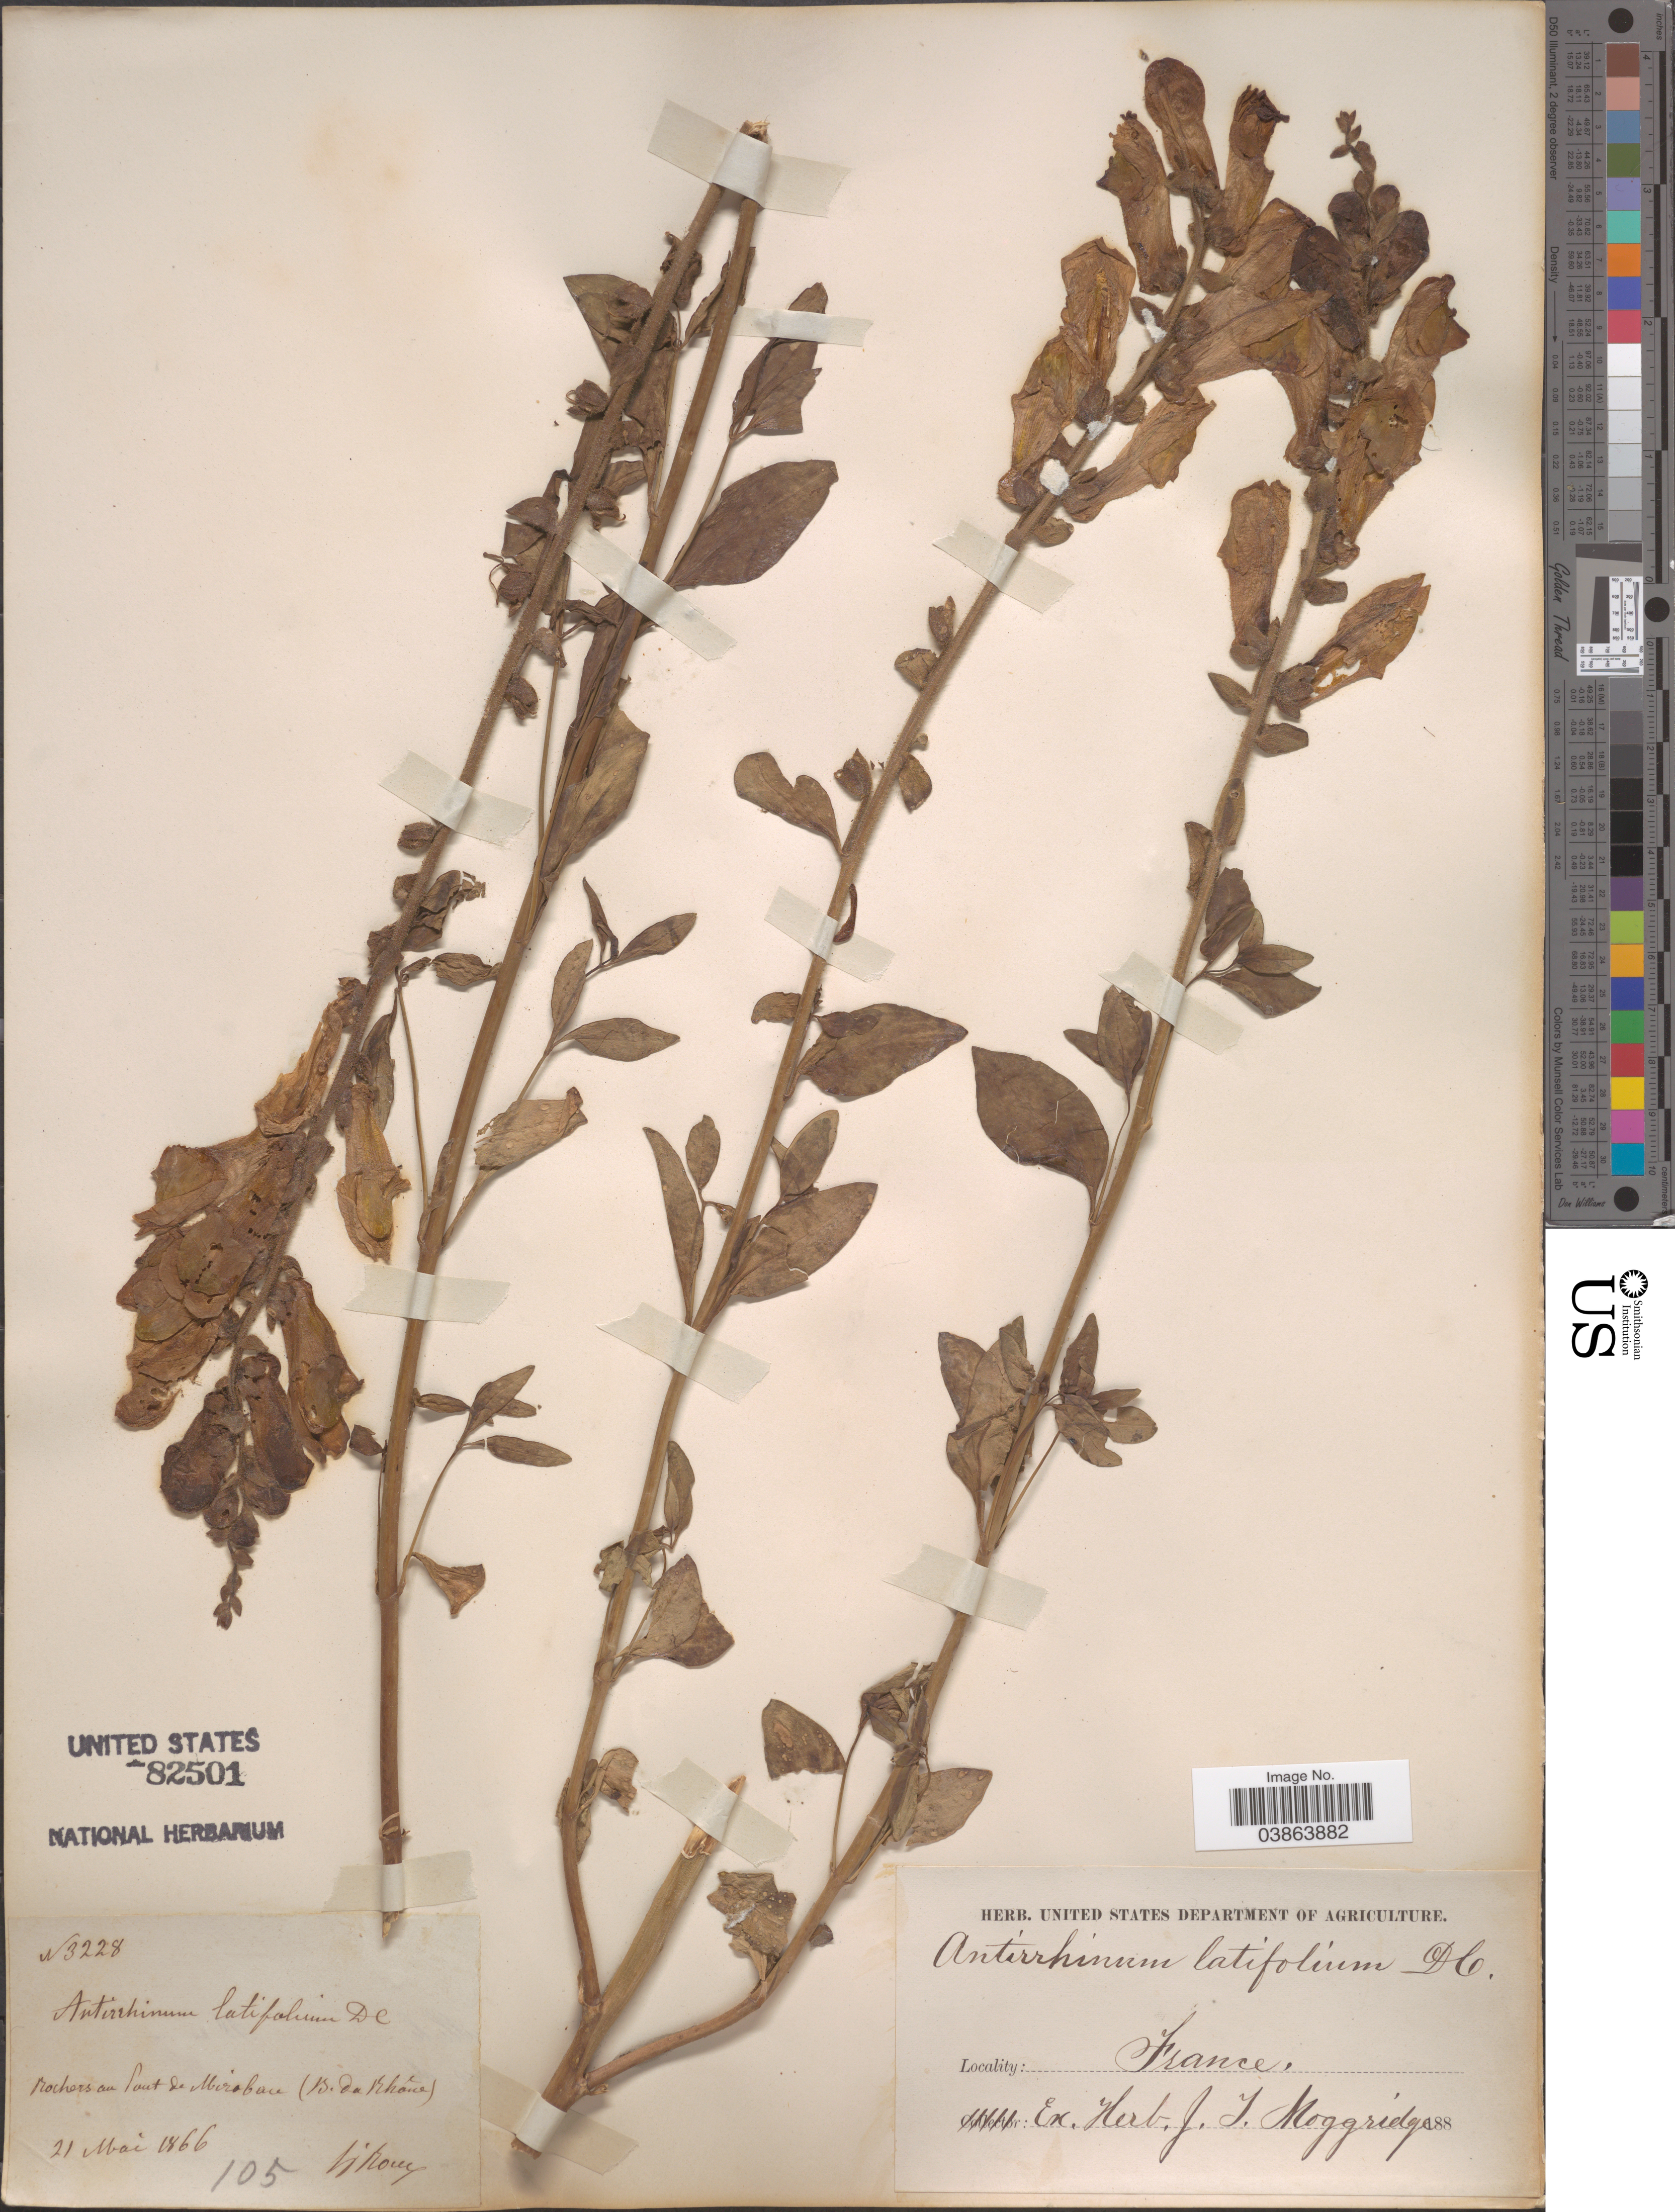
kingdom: Plantae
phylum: Tracheophyta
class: Magnoliopsida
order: Lamiales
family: Plantaginaceae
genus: Antirrhinum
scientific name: Antirrhinum latifolium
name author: Mill.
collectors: ex herb. J.T. Moggridge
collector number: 3228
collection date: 1866-05-21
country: France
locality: Rochers au Pont de Mirabeau (B. du Rhône).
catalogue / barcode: US 82501